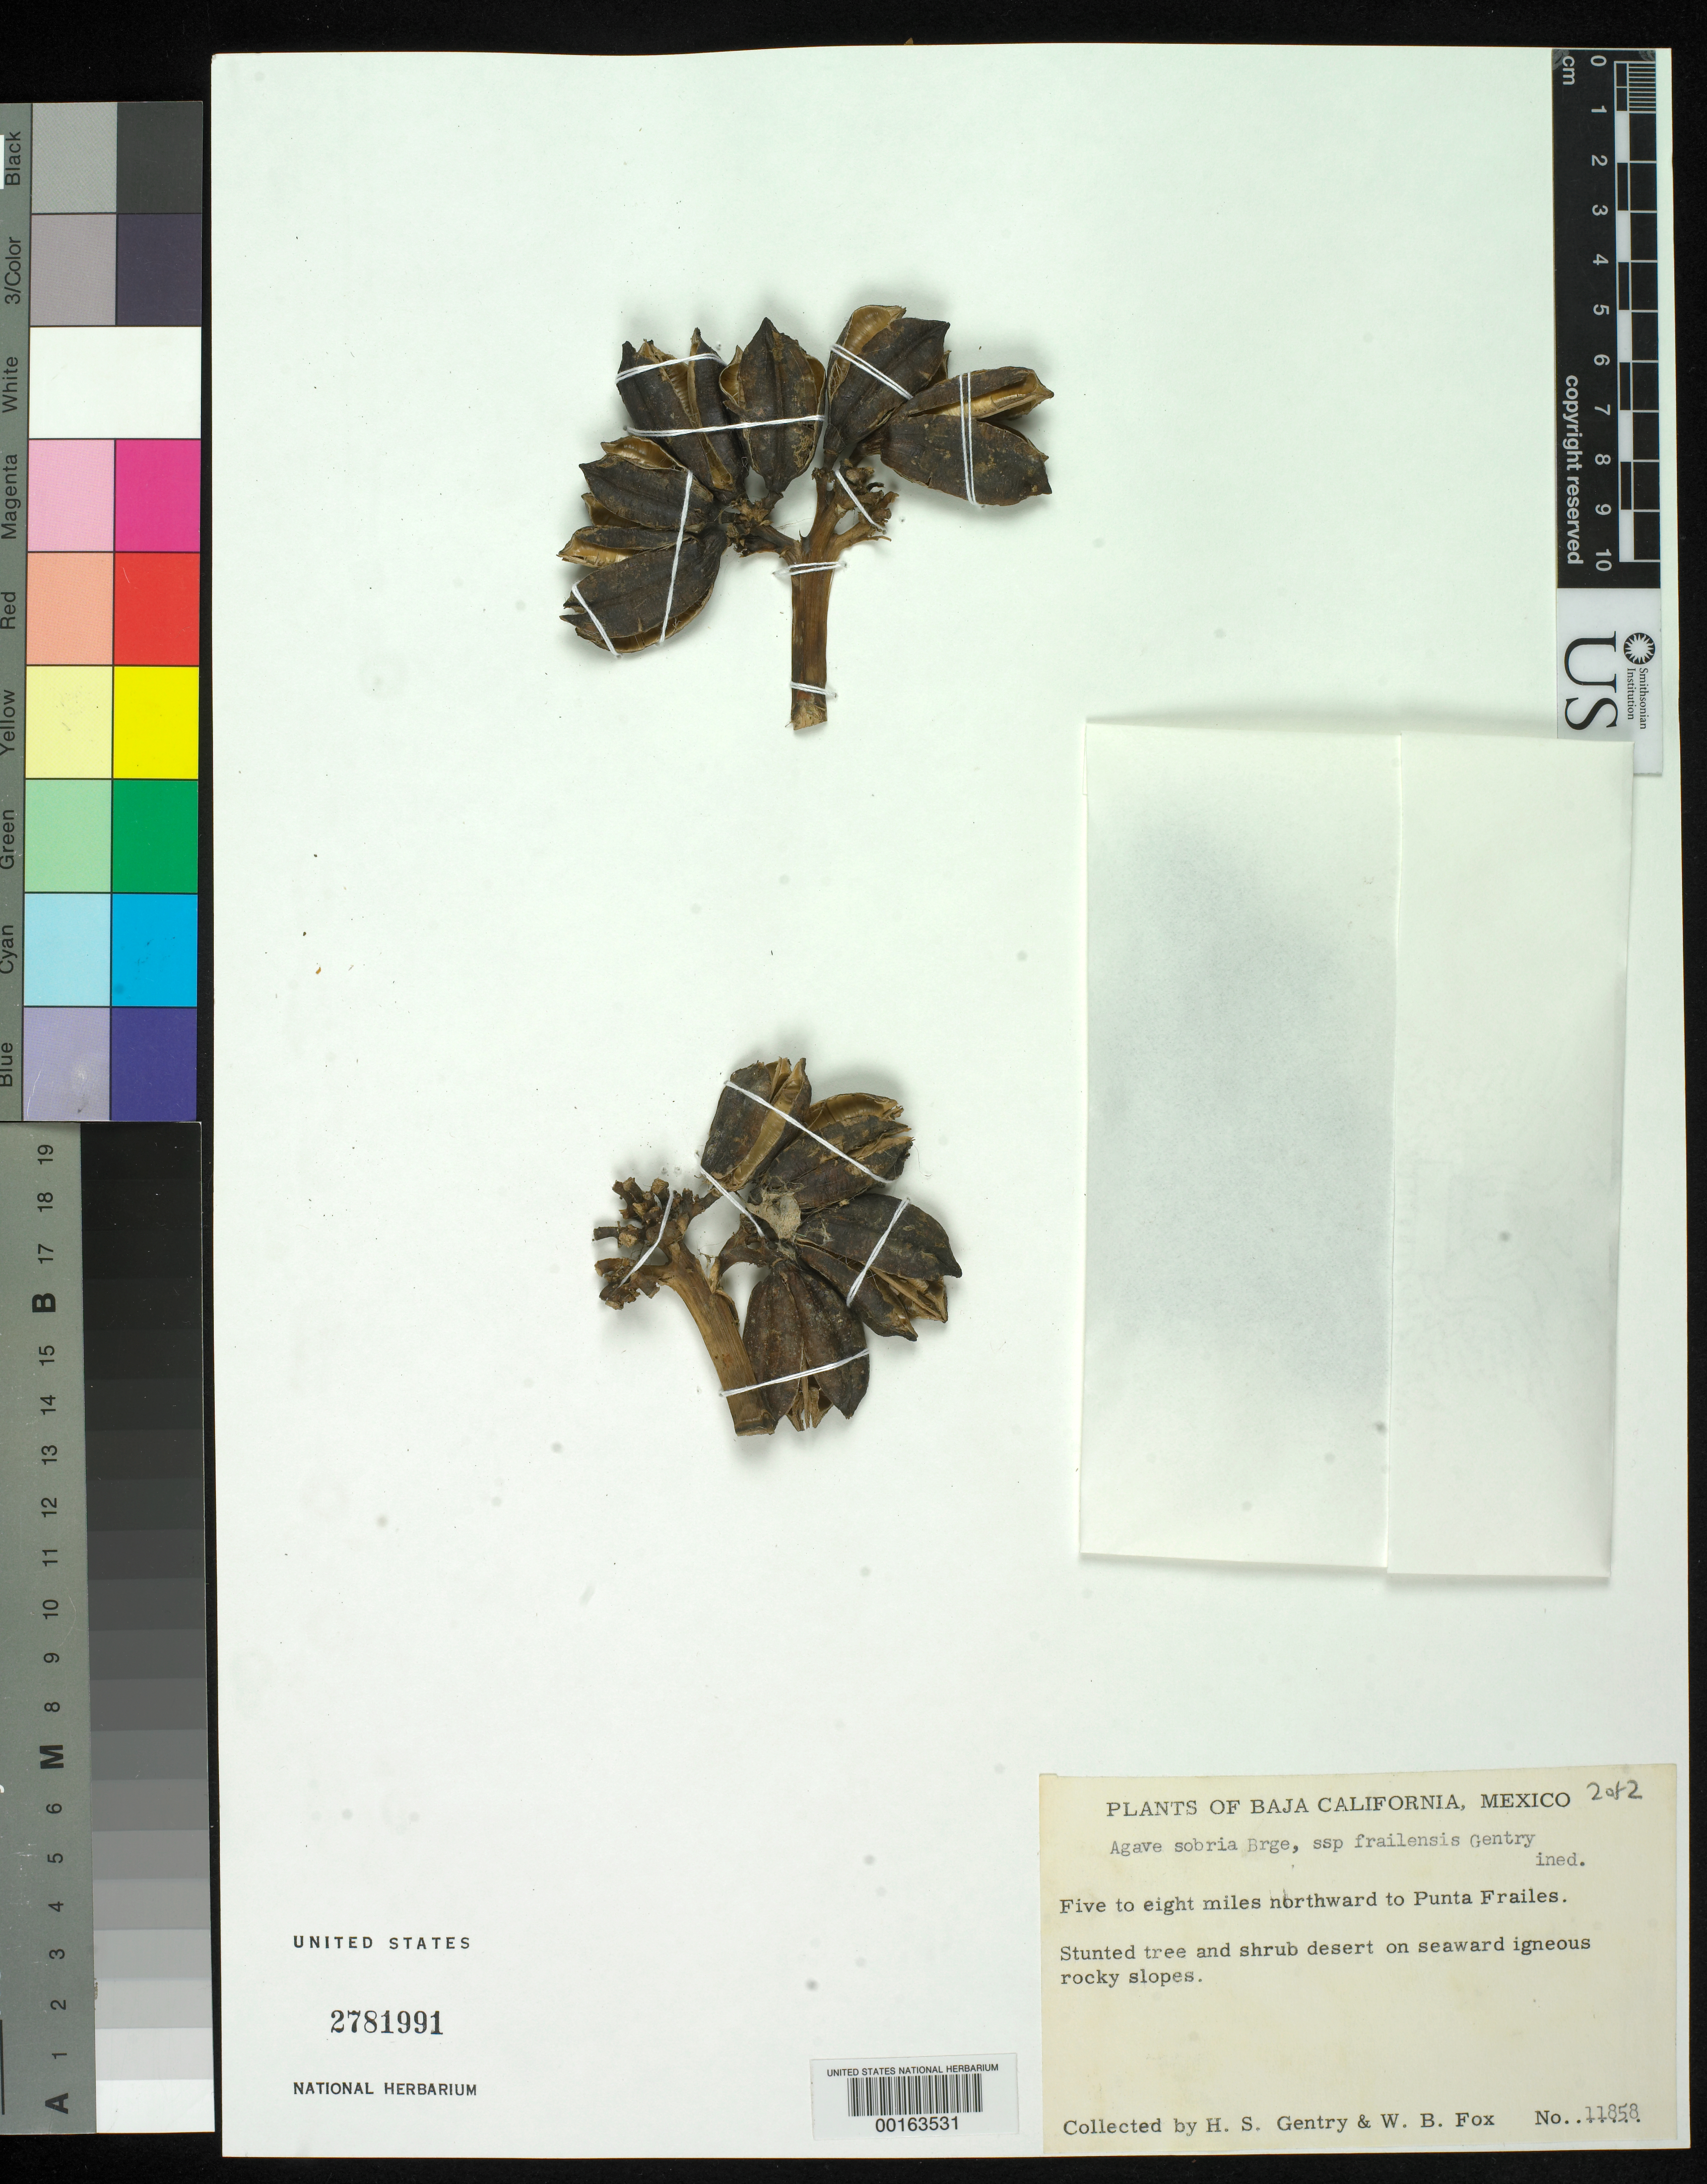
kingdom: Plantae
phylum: Tracheophyta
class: Liliopsida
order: Asparagales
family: Asparagaceae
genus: Agave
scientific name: Agave sobria subsp. frailensis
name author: Gentry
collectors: H. S. Gentry & W. B. Fox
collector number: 11858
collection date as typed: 06 May 1952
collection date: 1952-05-06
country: Mexico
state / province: Baja California Sur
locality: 5-8 mi N of Punta Frailes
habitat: Stunted tree & shrub desert on seaward igneous rocky slopes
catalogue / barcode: US 2781991